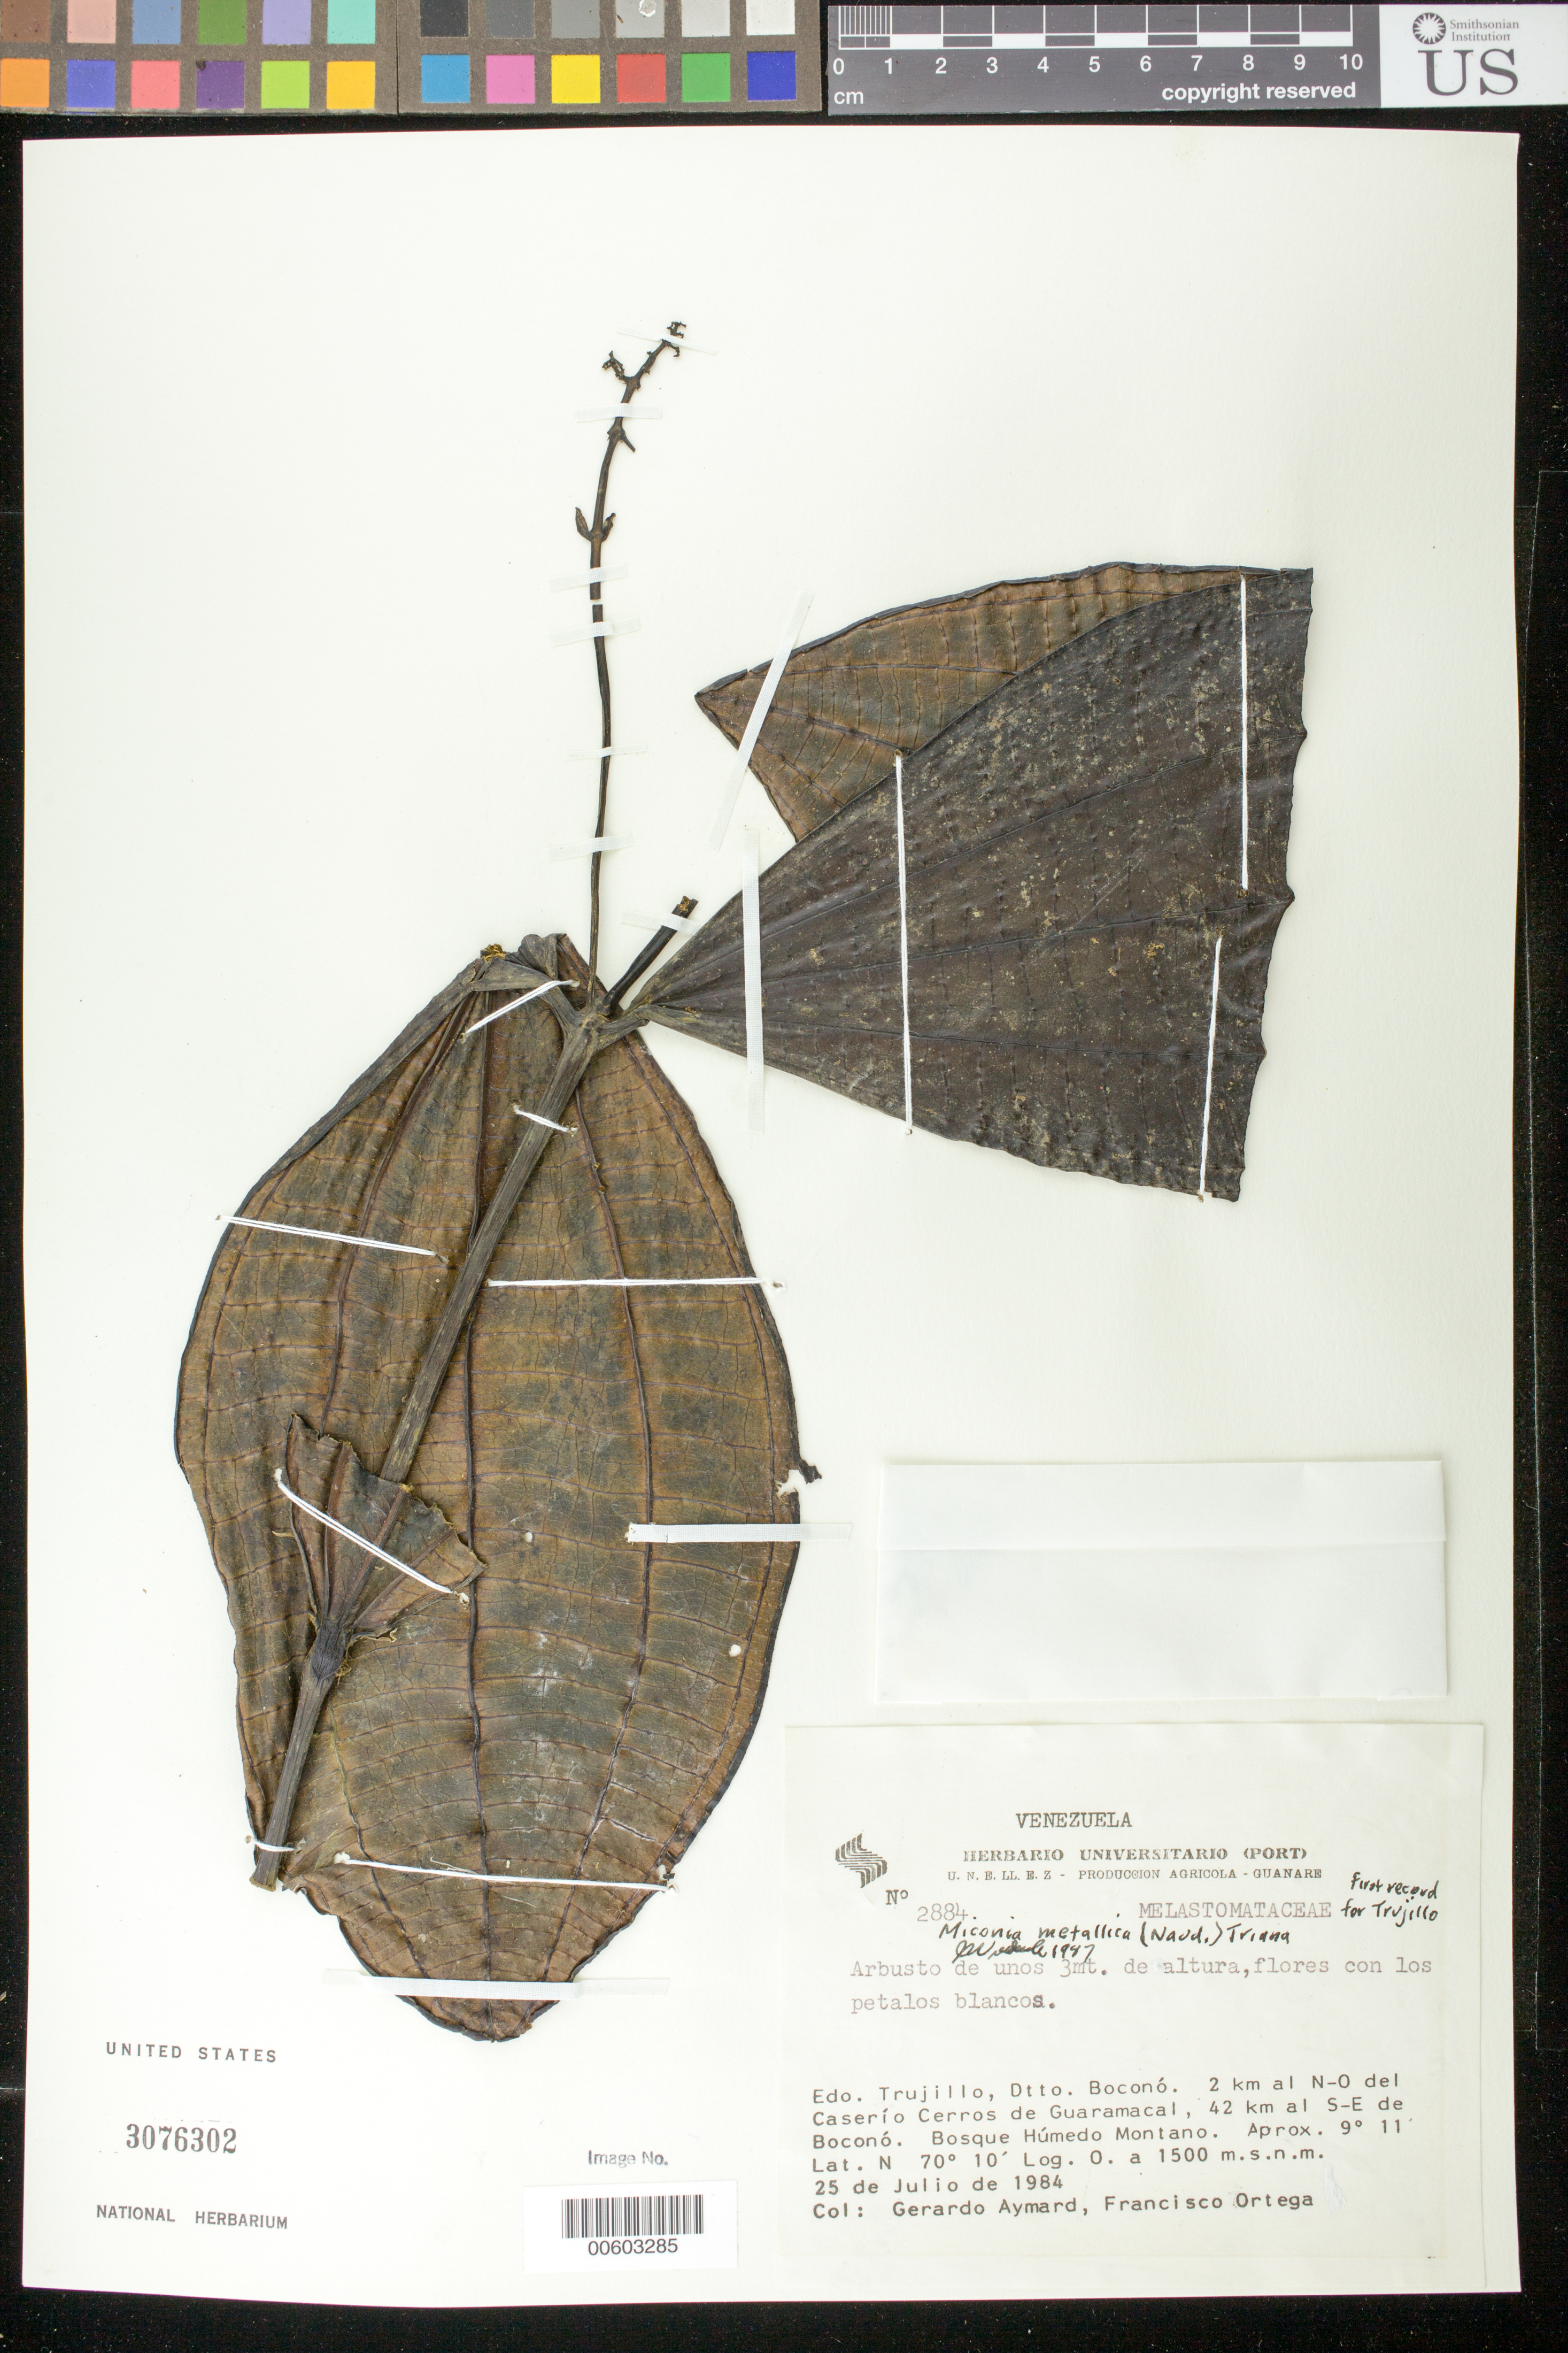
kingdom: Plantae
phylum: Tracheophyta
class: Magnoliopsida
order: Myrtales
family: Melastomataceae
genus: Miconia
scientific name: Miconia metallica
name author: (Naudin) Triana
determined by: Wurdack, John J., (US), US (UNITED STATES)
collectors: G. A. Aymard & F. J. Ortega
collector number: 2884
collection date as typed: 25 Jul 1984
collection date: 1984-07-25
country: Venezuela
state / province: Trujillo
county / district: Boconó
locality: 2 km al N-O del Caserío Cerros de Guaramacal, 42 km al S-E de Boconó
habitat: Bosque húmedo montano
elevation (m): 1500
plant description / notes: PORT, US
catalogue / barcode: US 3076302